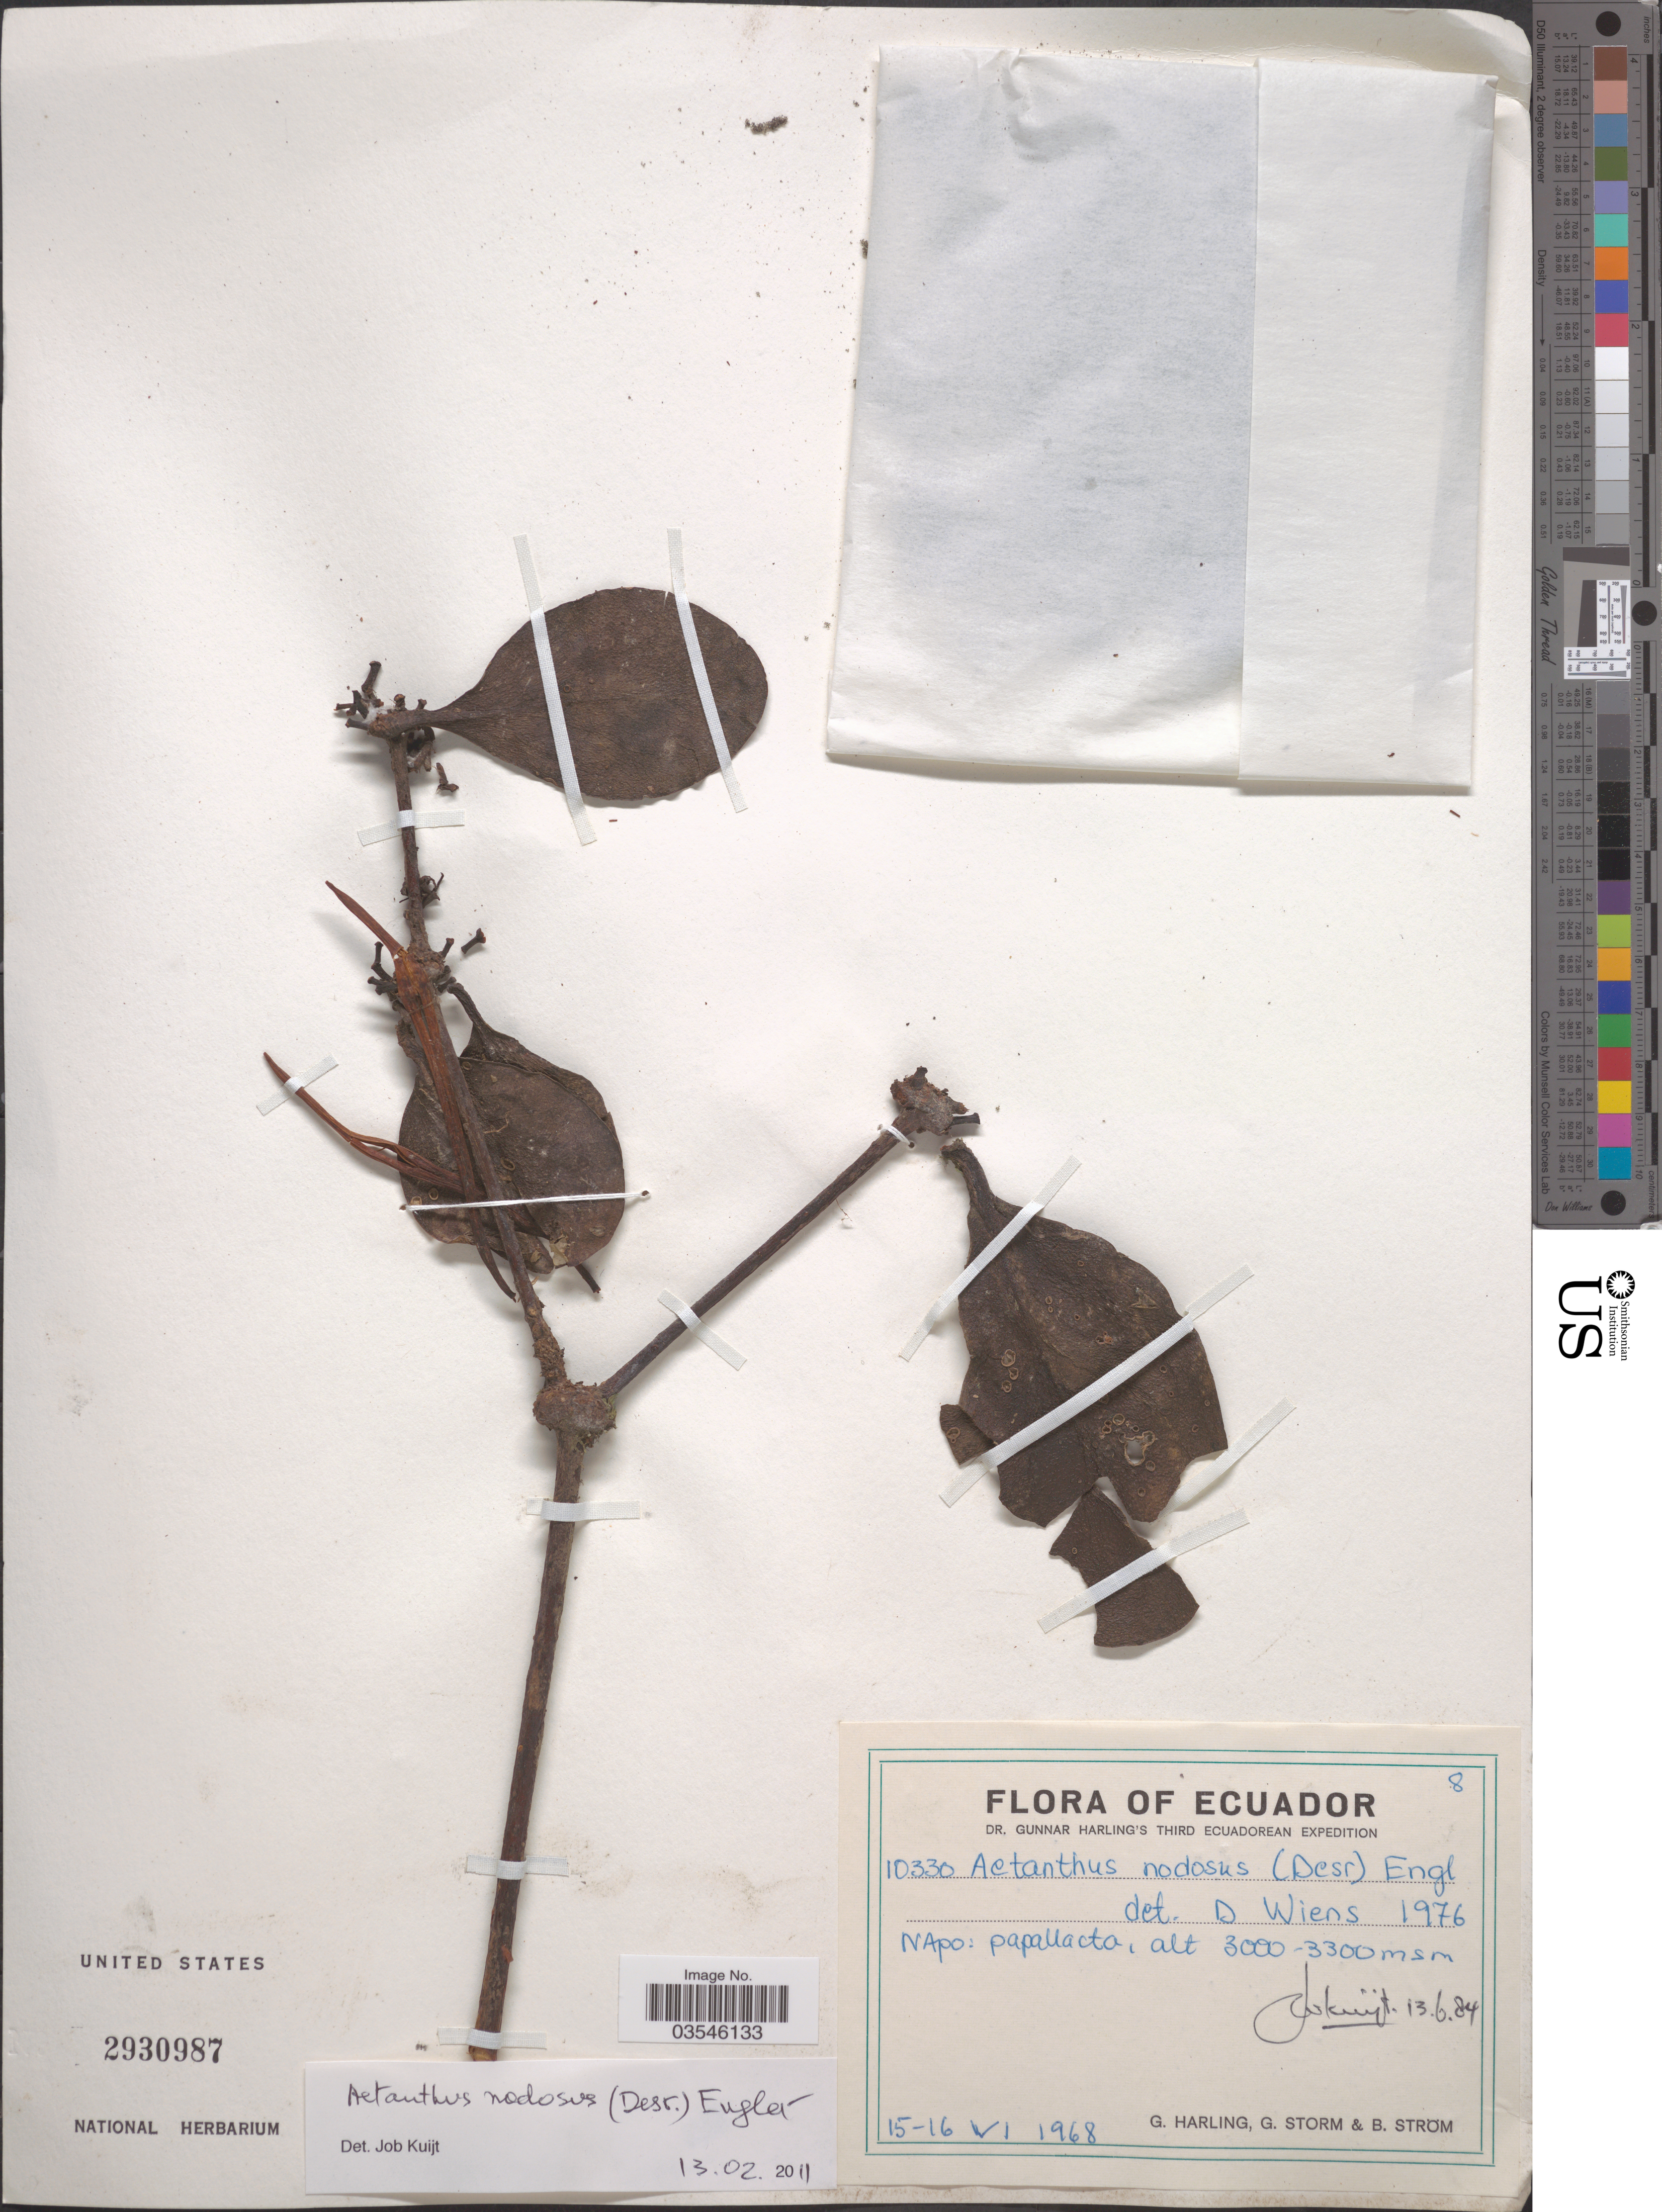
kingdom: Plantae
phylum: Tracheophyta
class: Magnoliopsida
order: Santalales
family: Loranthaceae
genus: Aetanthus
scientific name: Aetanthus nodosus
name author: (Desr.) Engl.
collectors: G. Harling, G. Storm & B. Strom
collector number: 10330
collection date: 1968-06-15/1968-06-16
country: Ecuador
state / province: Napo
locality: Papallacto.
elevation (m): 3000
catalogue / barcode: US 2930987